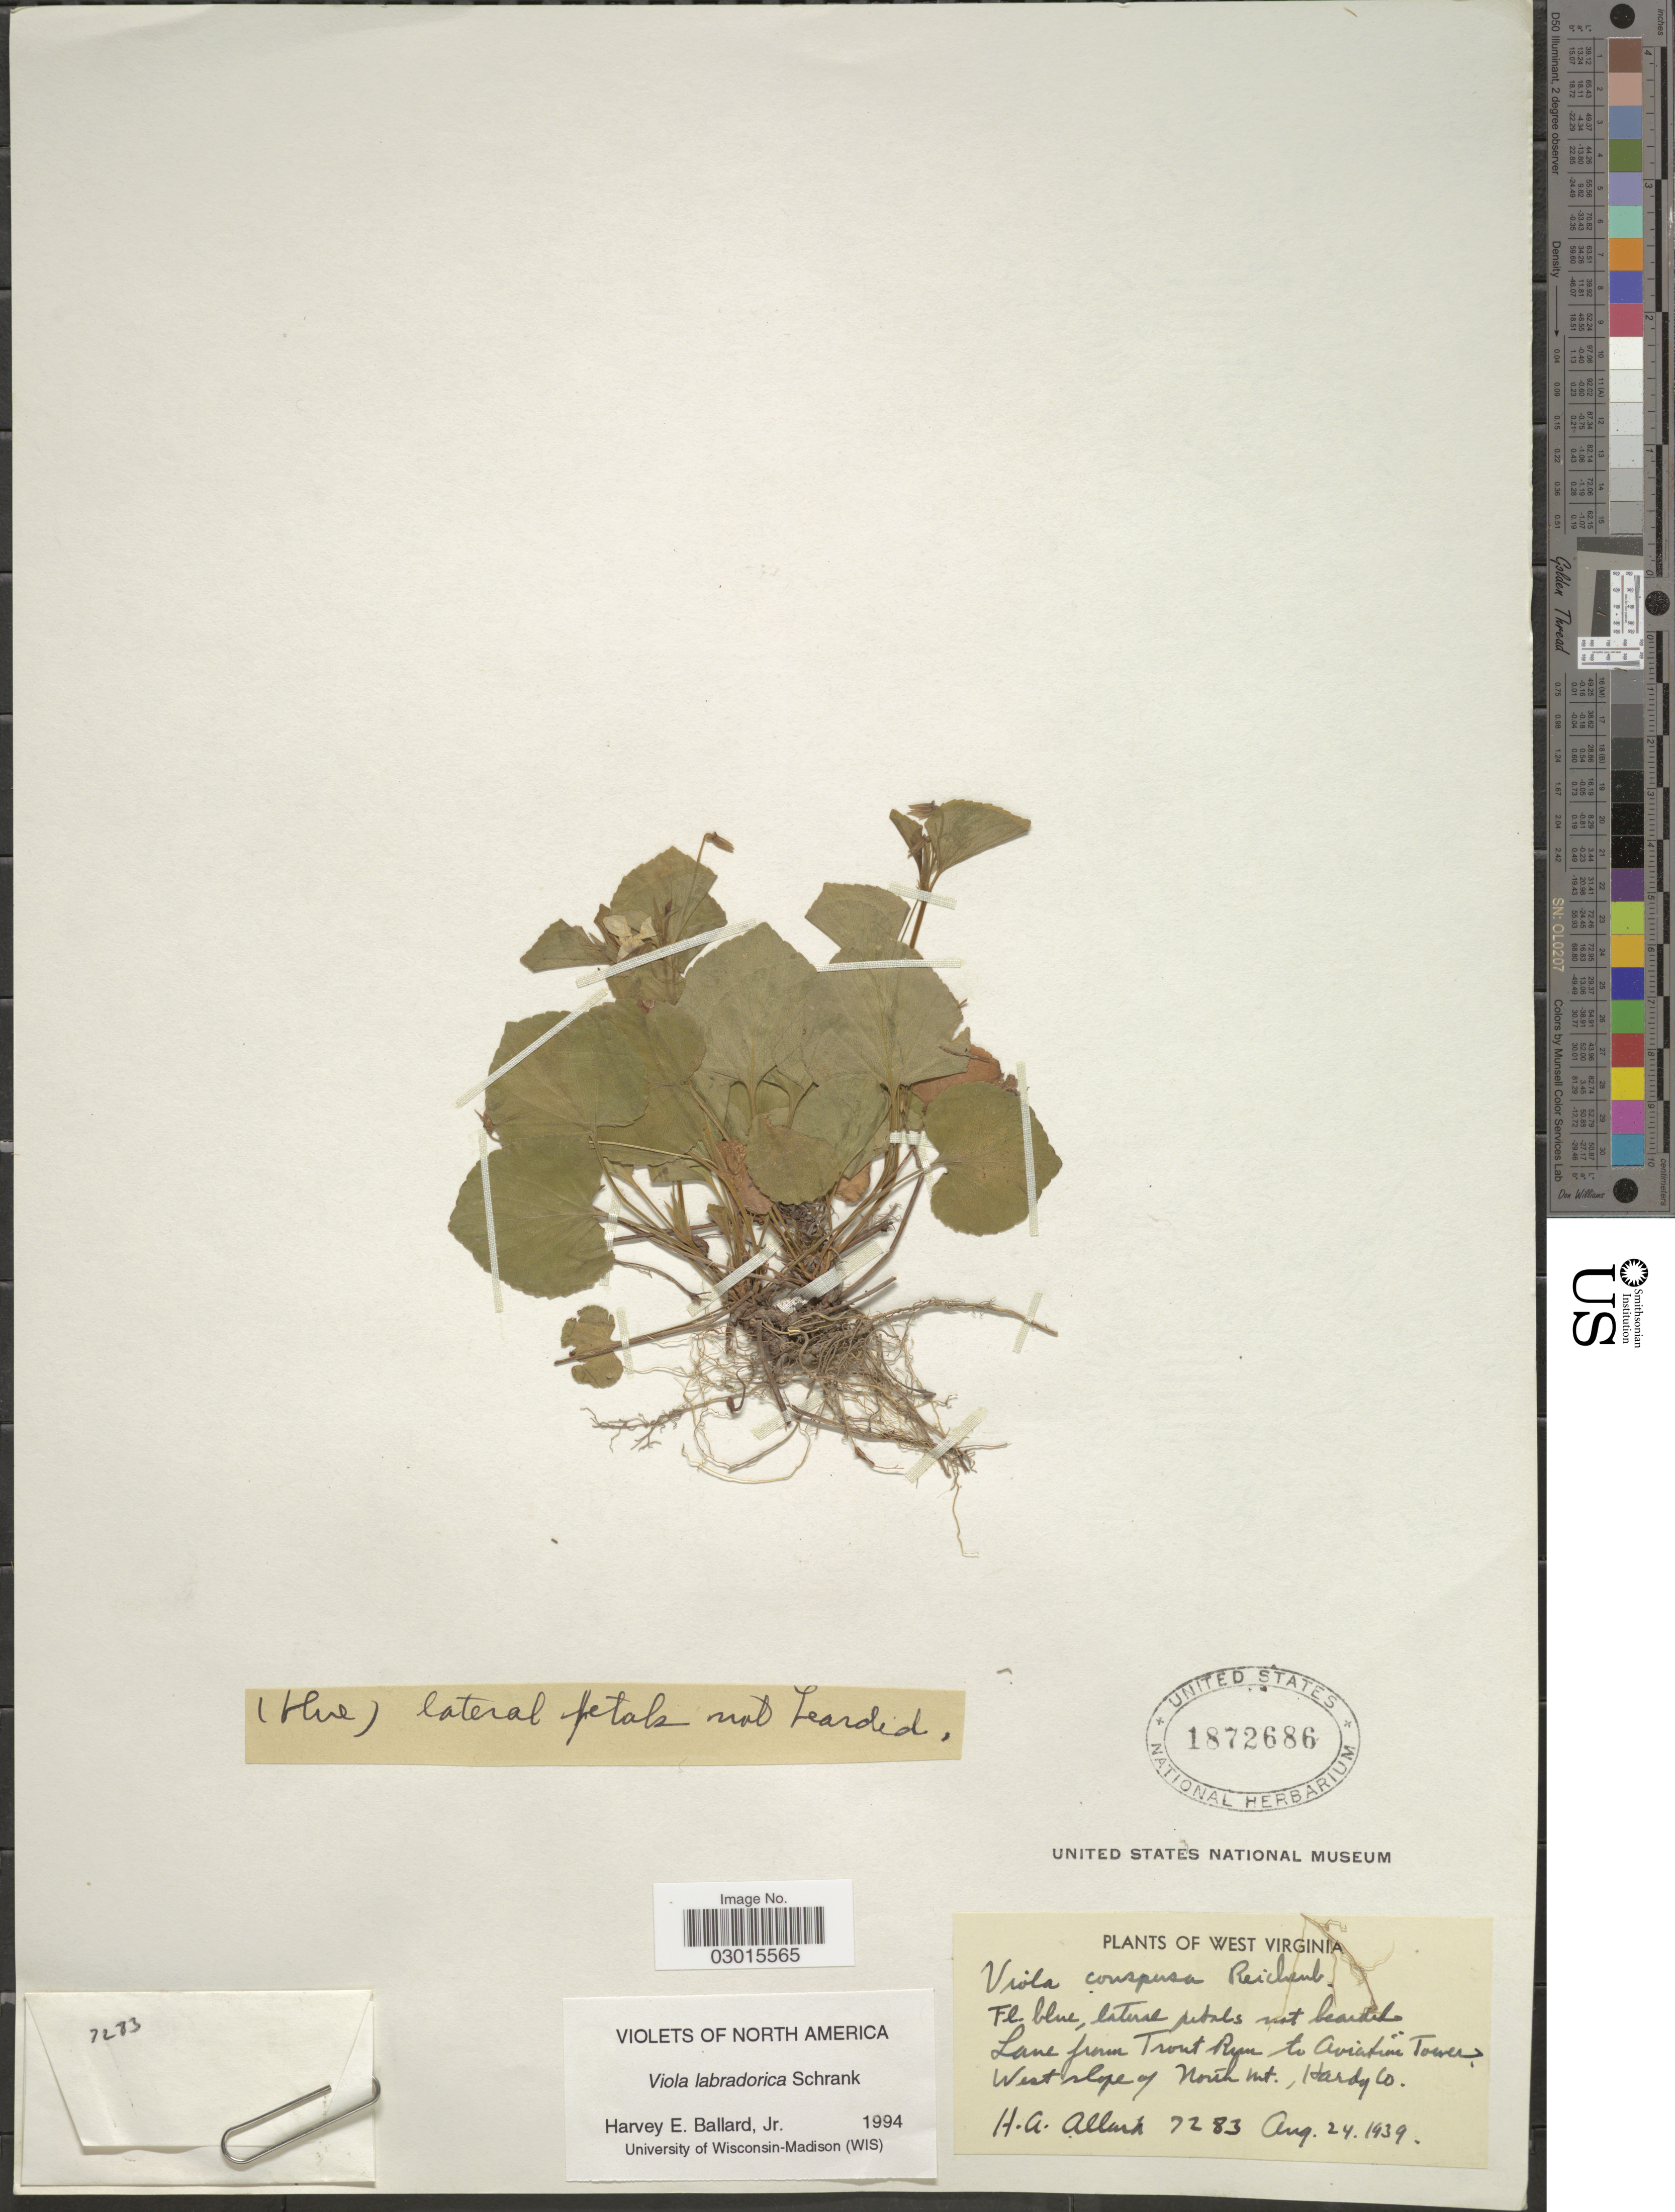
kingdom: Plantae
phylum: Tracheophyta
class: Magnoliopsida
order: Malpighiales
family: Violaceae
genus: Viola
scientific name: Viola labradorica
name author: Schrank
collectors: H. A. Allard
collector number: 7283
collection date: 1939-08-24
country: United States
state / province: West Virginia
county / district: Hardy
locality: Lane from Trout Run to Aviation Tower. West slope of North Mt., Hardy Co.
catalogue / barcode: US 1872686